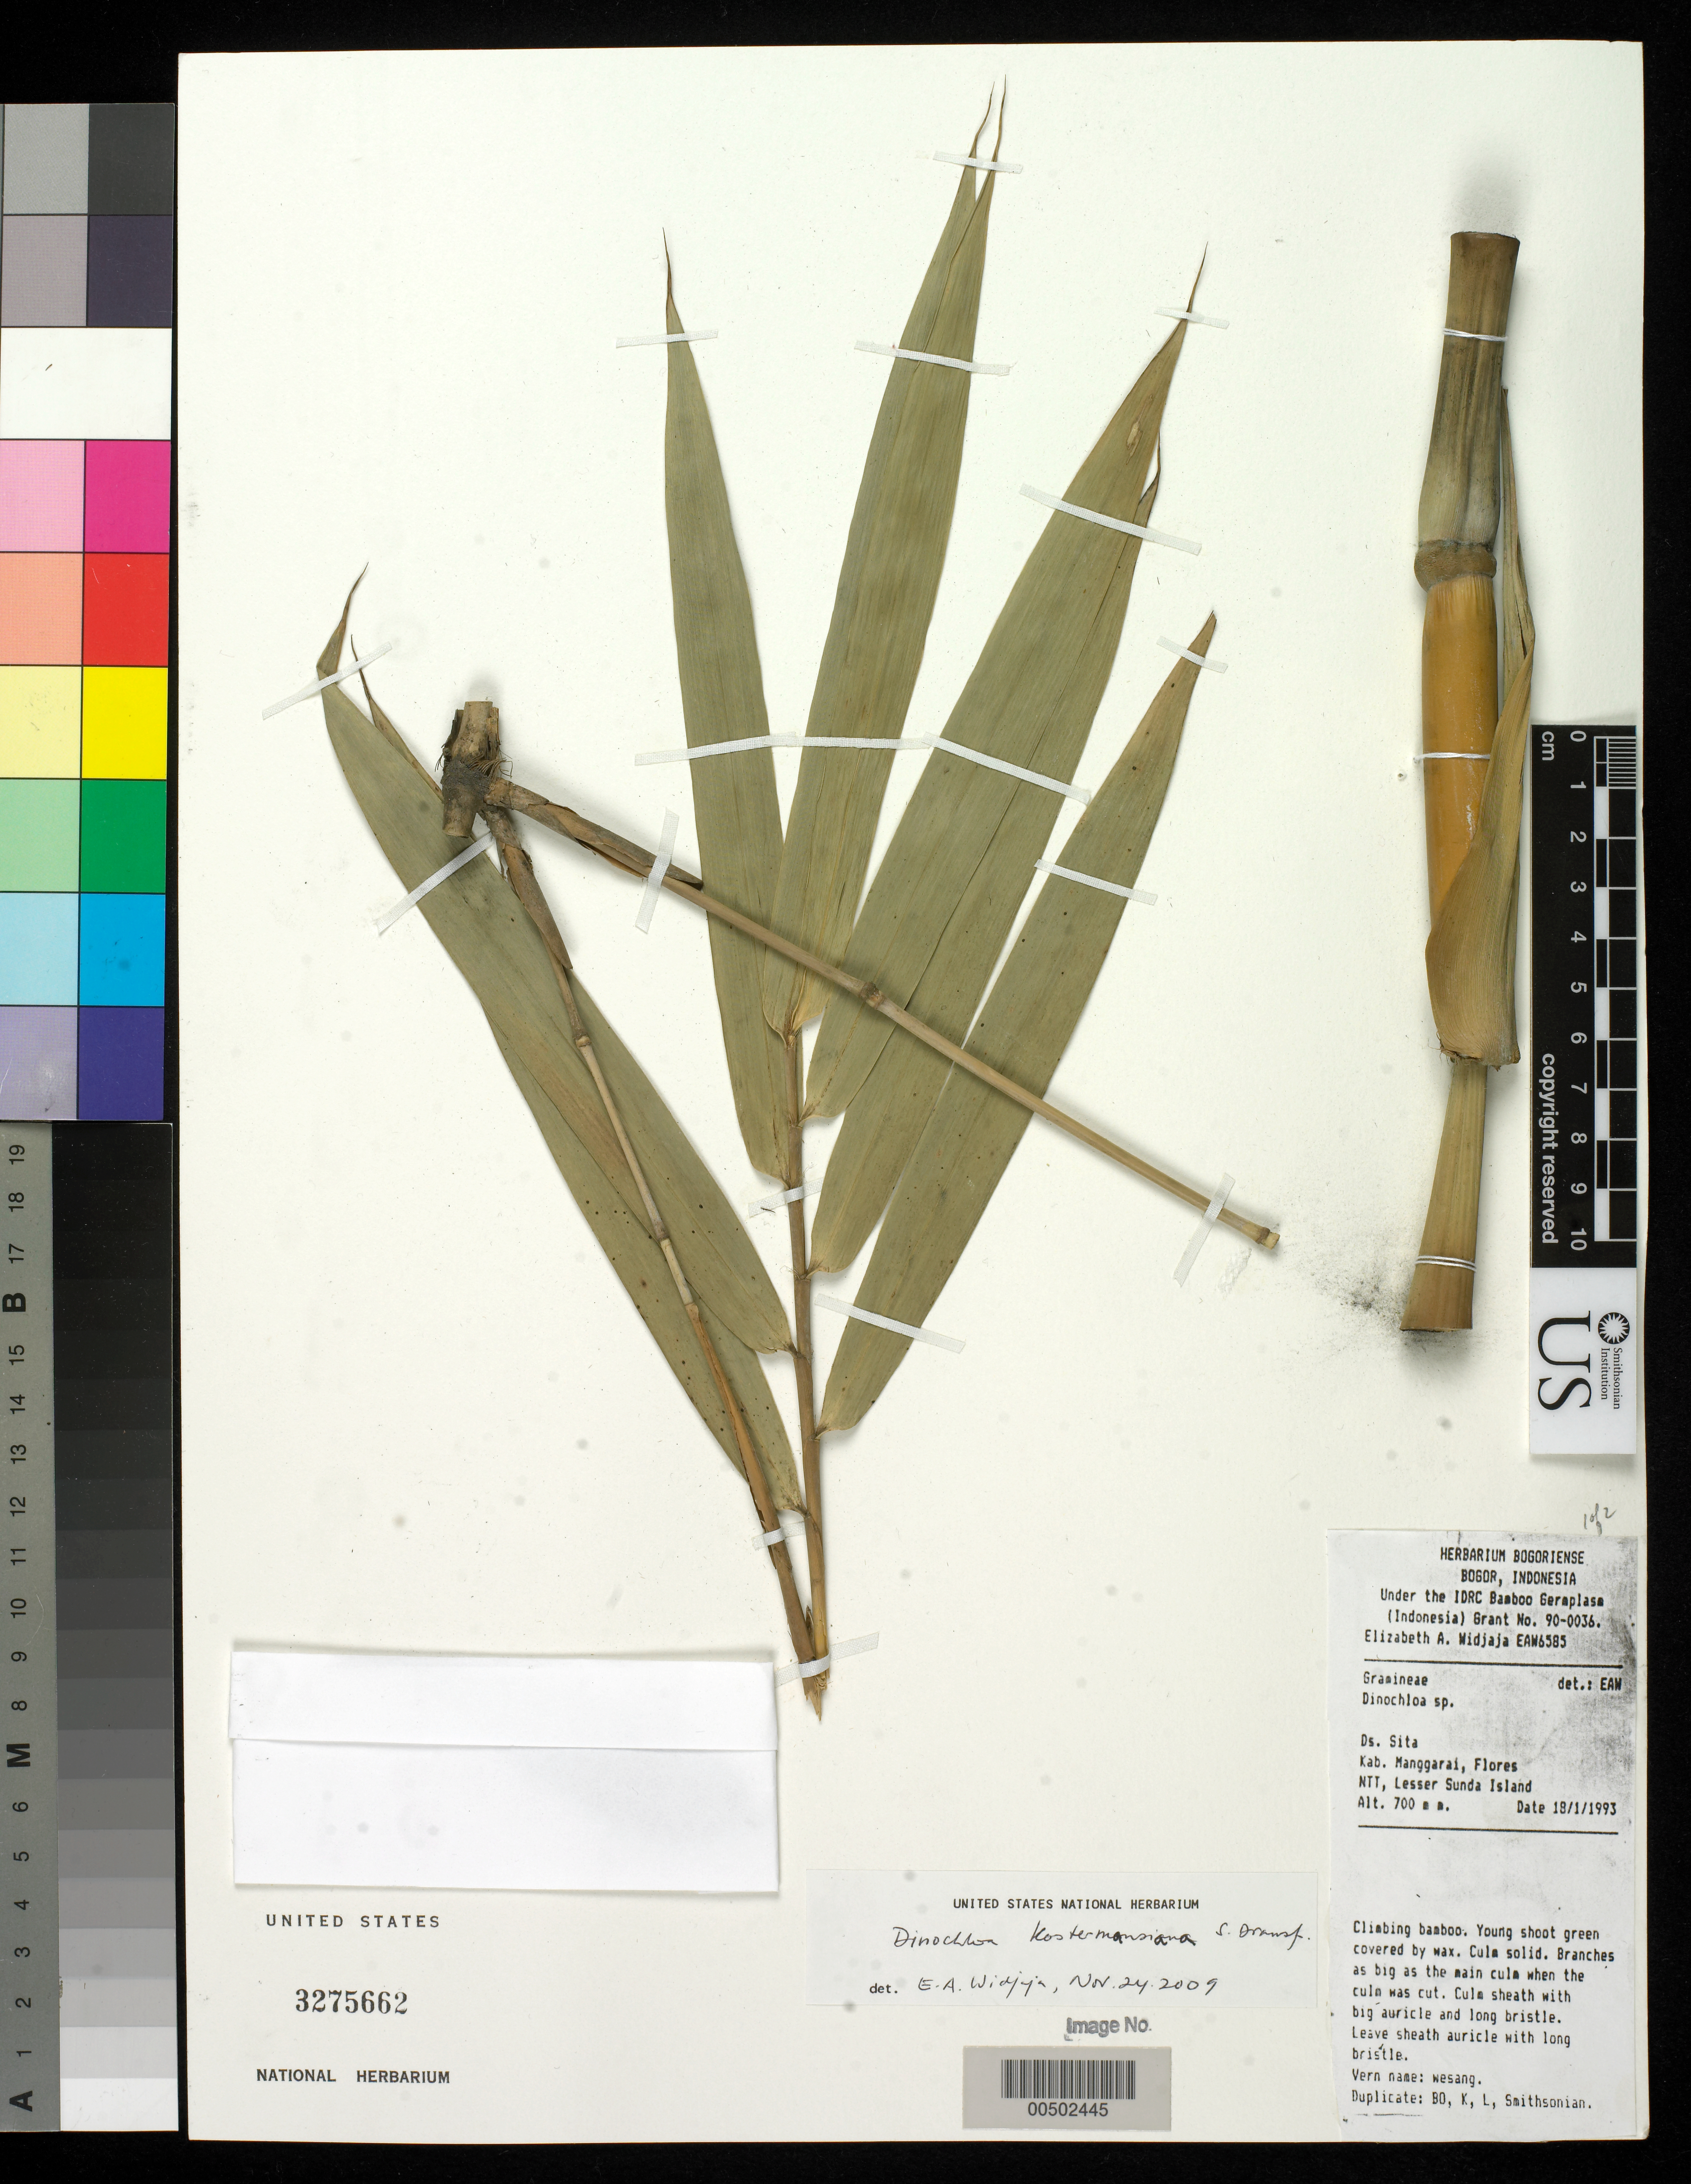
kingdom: Plantae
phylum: Tracheophyta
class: Liliopsida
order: Poales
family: Poaceae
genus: Dinochloa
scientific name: Dinochloa kostermansiana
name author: S. Dransf.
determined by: Widjaja, E. A.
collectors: E. A. Widjaja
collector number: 6585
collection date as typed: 18 Jan 1993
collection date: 1993-01-18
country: Indonesia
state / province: Nusa Tenggara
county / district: Nusa Tenggara Timur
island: Flores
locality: Ds. Sita, [Lesser Sunda Is.]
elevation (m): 700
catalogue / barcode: US 3275662